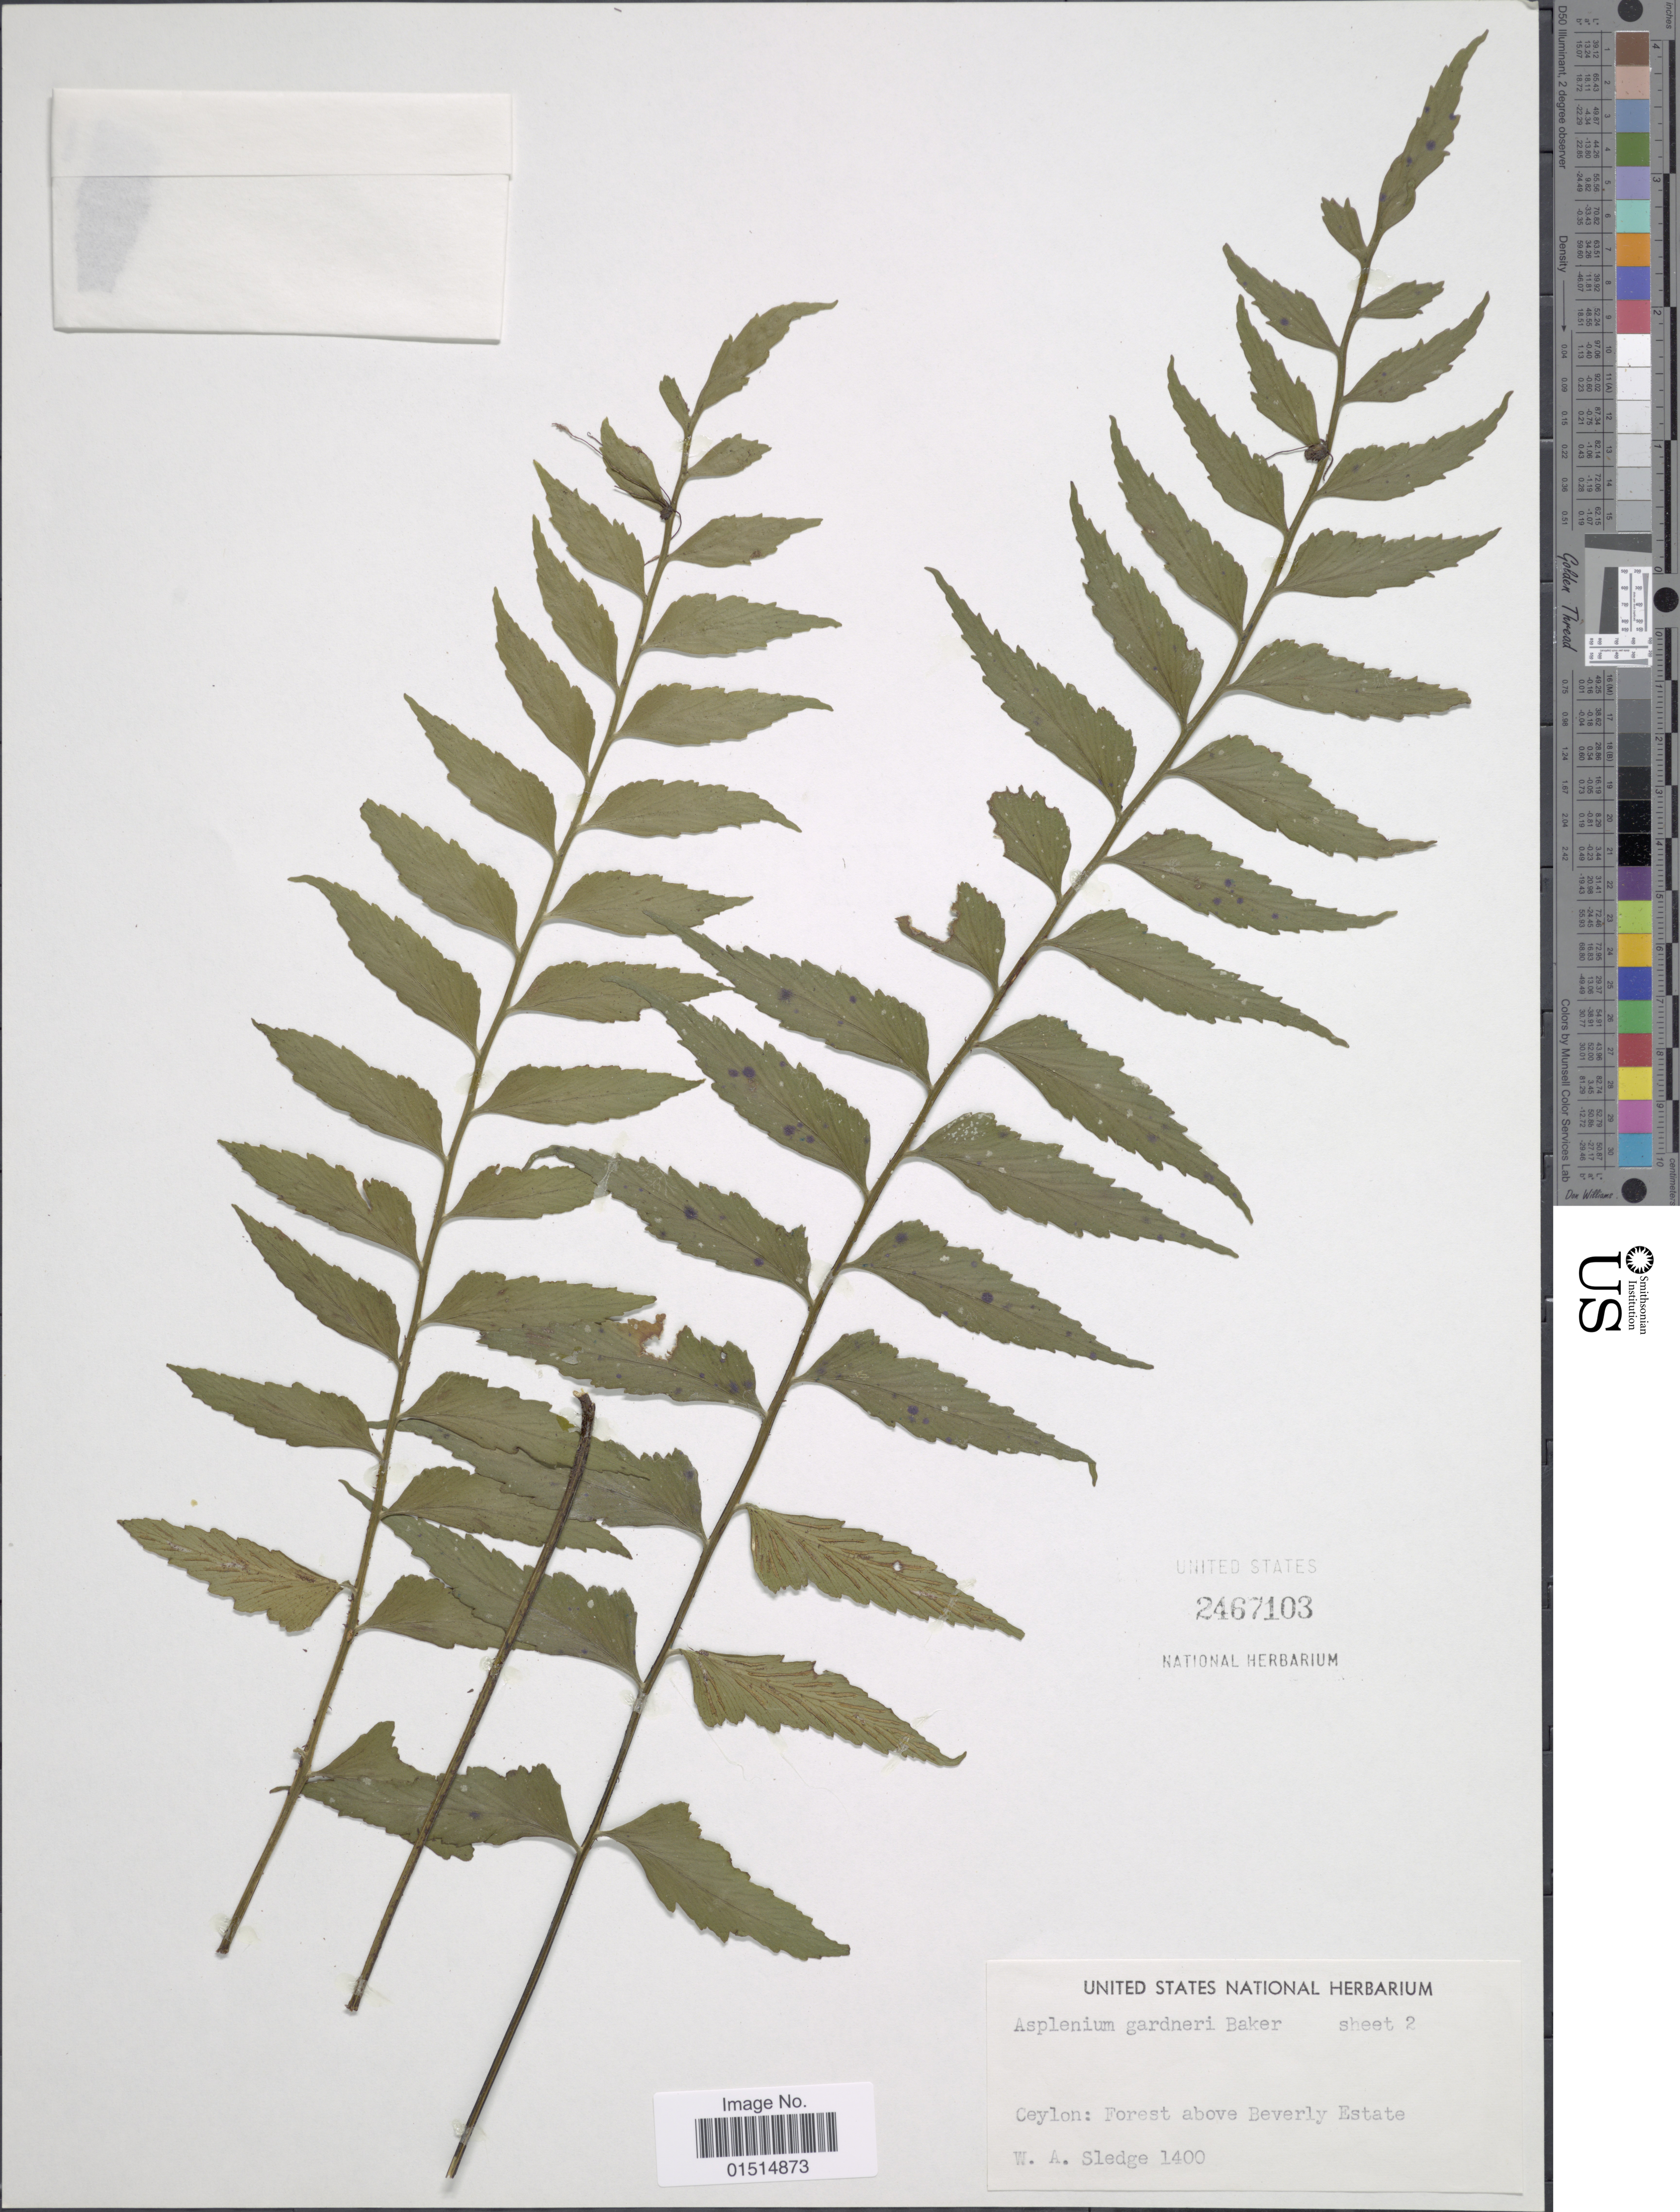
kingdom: Plantae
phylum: Tracheophyta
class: Polypodiopsida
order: Polypodiales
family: Aspleniaceae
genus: Asplenium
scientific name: Asplenium gardneri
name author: Baker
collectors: W. A. Sledge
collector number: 1400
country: Sri Lanka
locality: Ceylon, Forest above Beverly Estate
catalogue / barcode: US 2467103